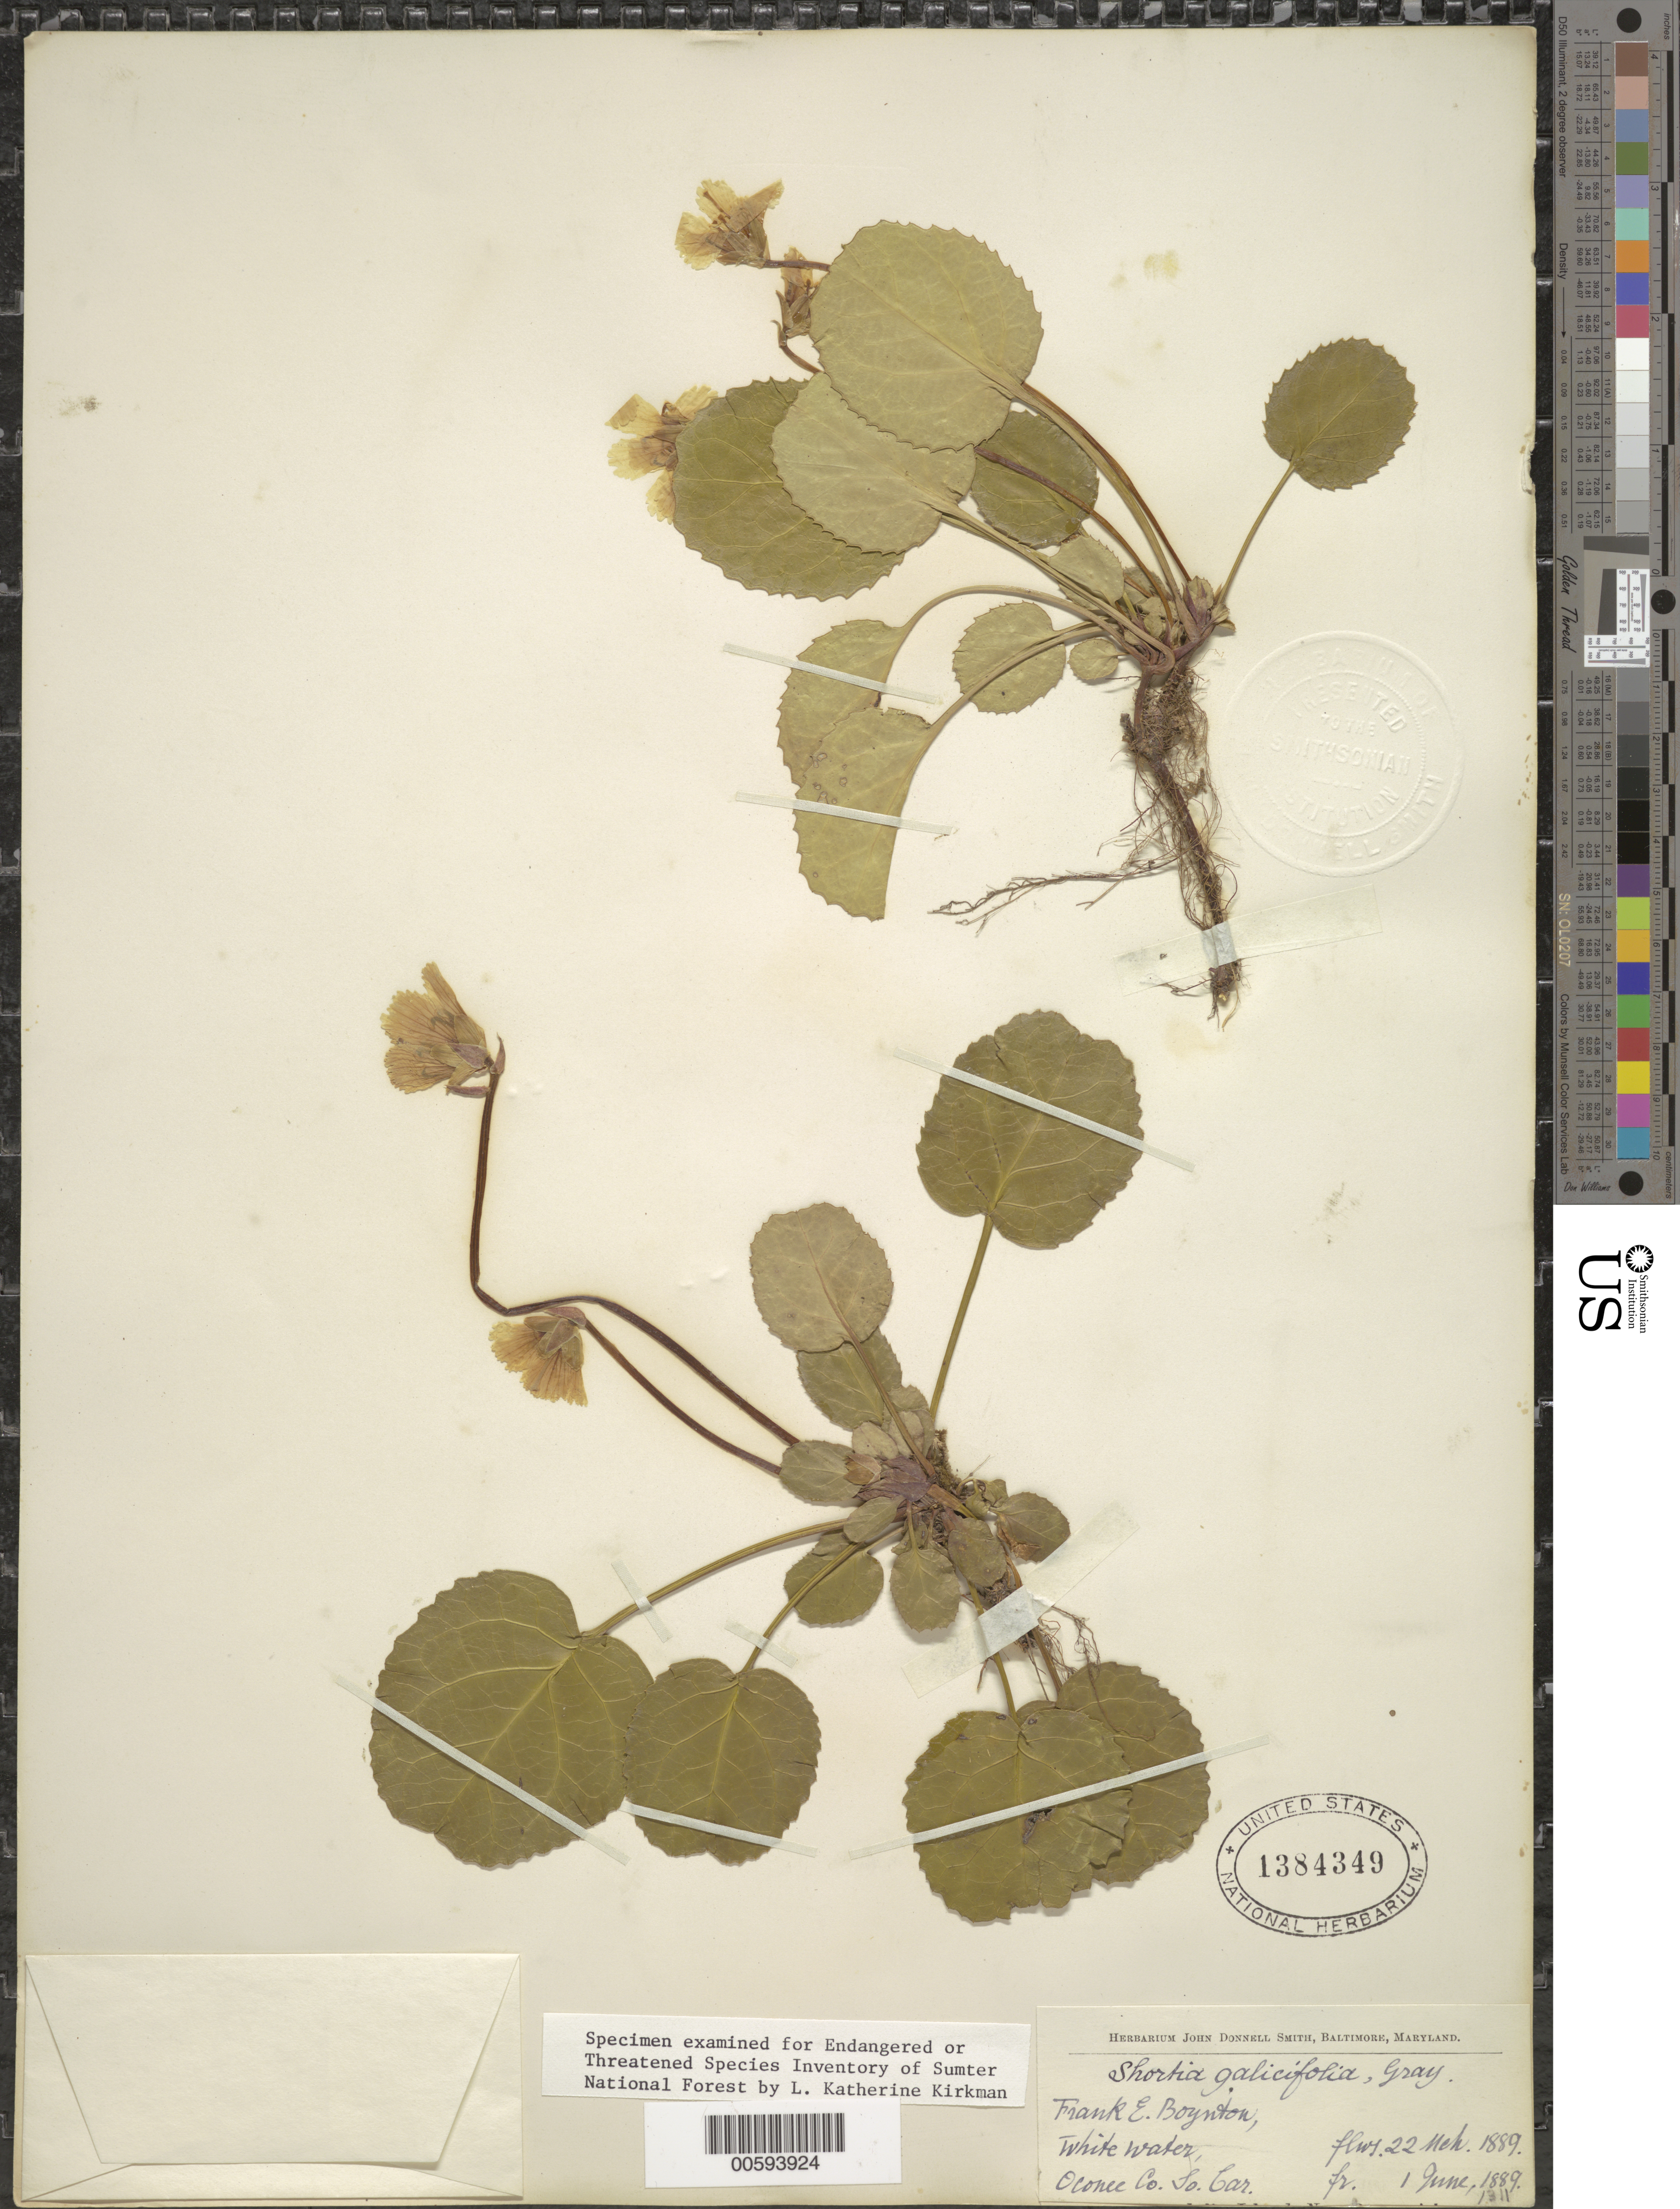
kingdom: Plantae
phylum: Tracheophyta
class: Magnoliopsida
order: Ericales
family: Diapensiaceae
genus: Shortia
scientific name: Shortia galacifolia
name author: Torr. & A. Gray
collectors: F. Boynton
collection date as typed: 22 Mar 1889 to 01 Jun 1889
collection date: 1889-03-22/1889-06-01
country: United States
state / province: South Carolina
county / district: Oconee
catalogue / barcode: US 1384349